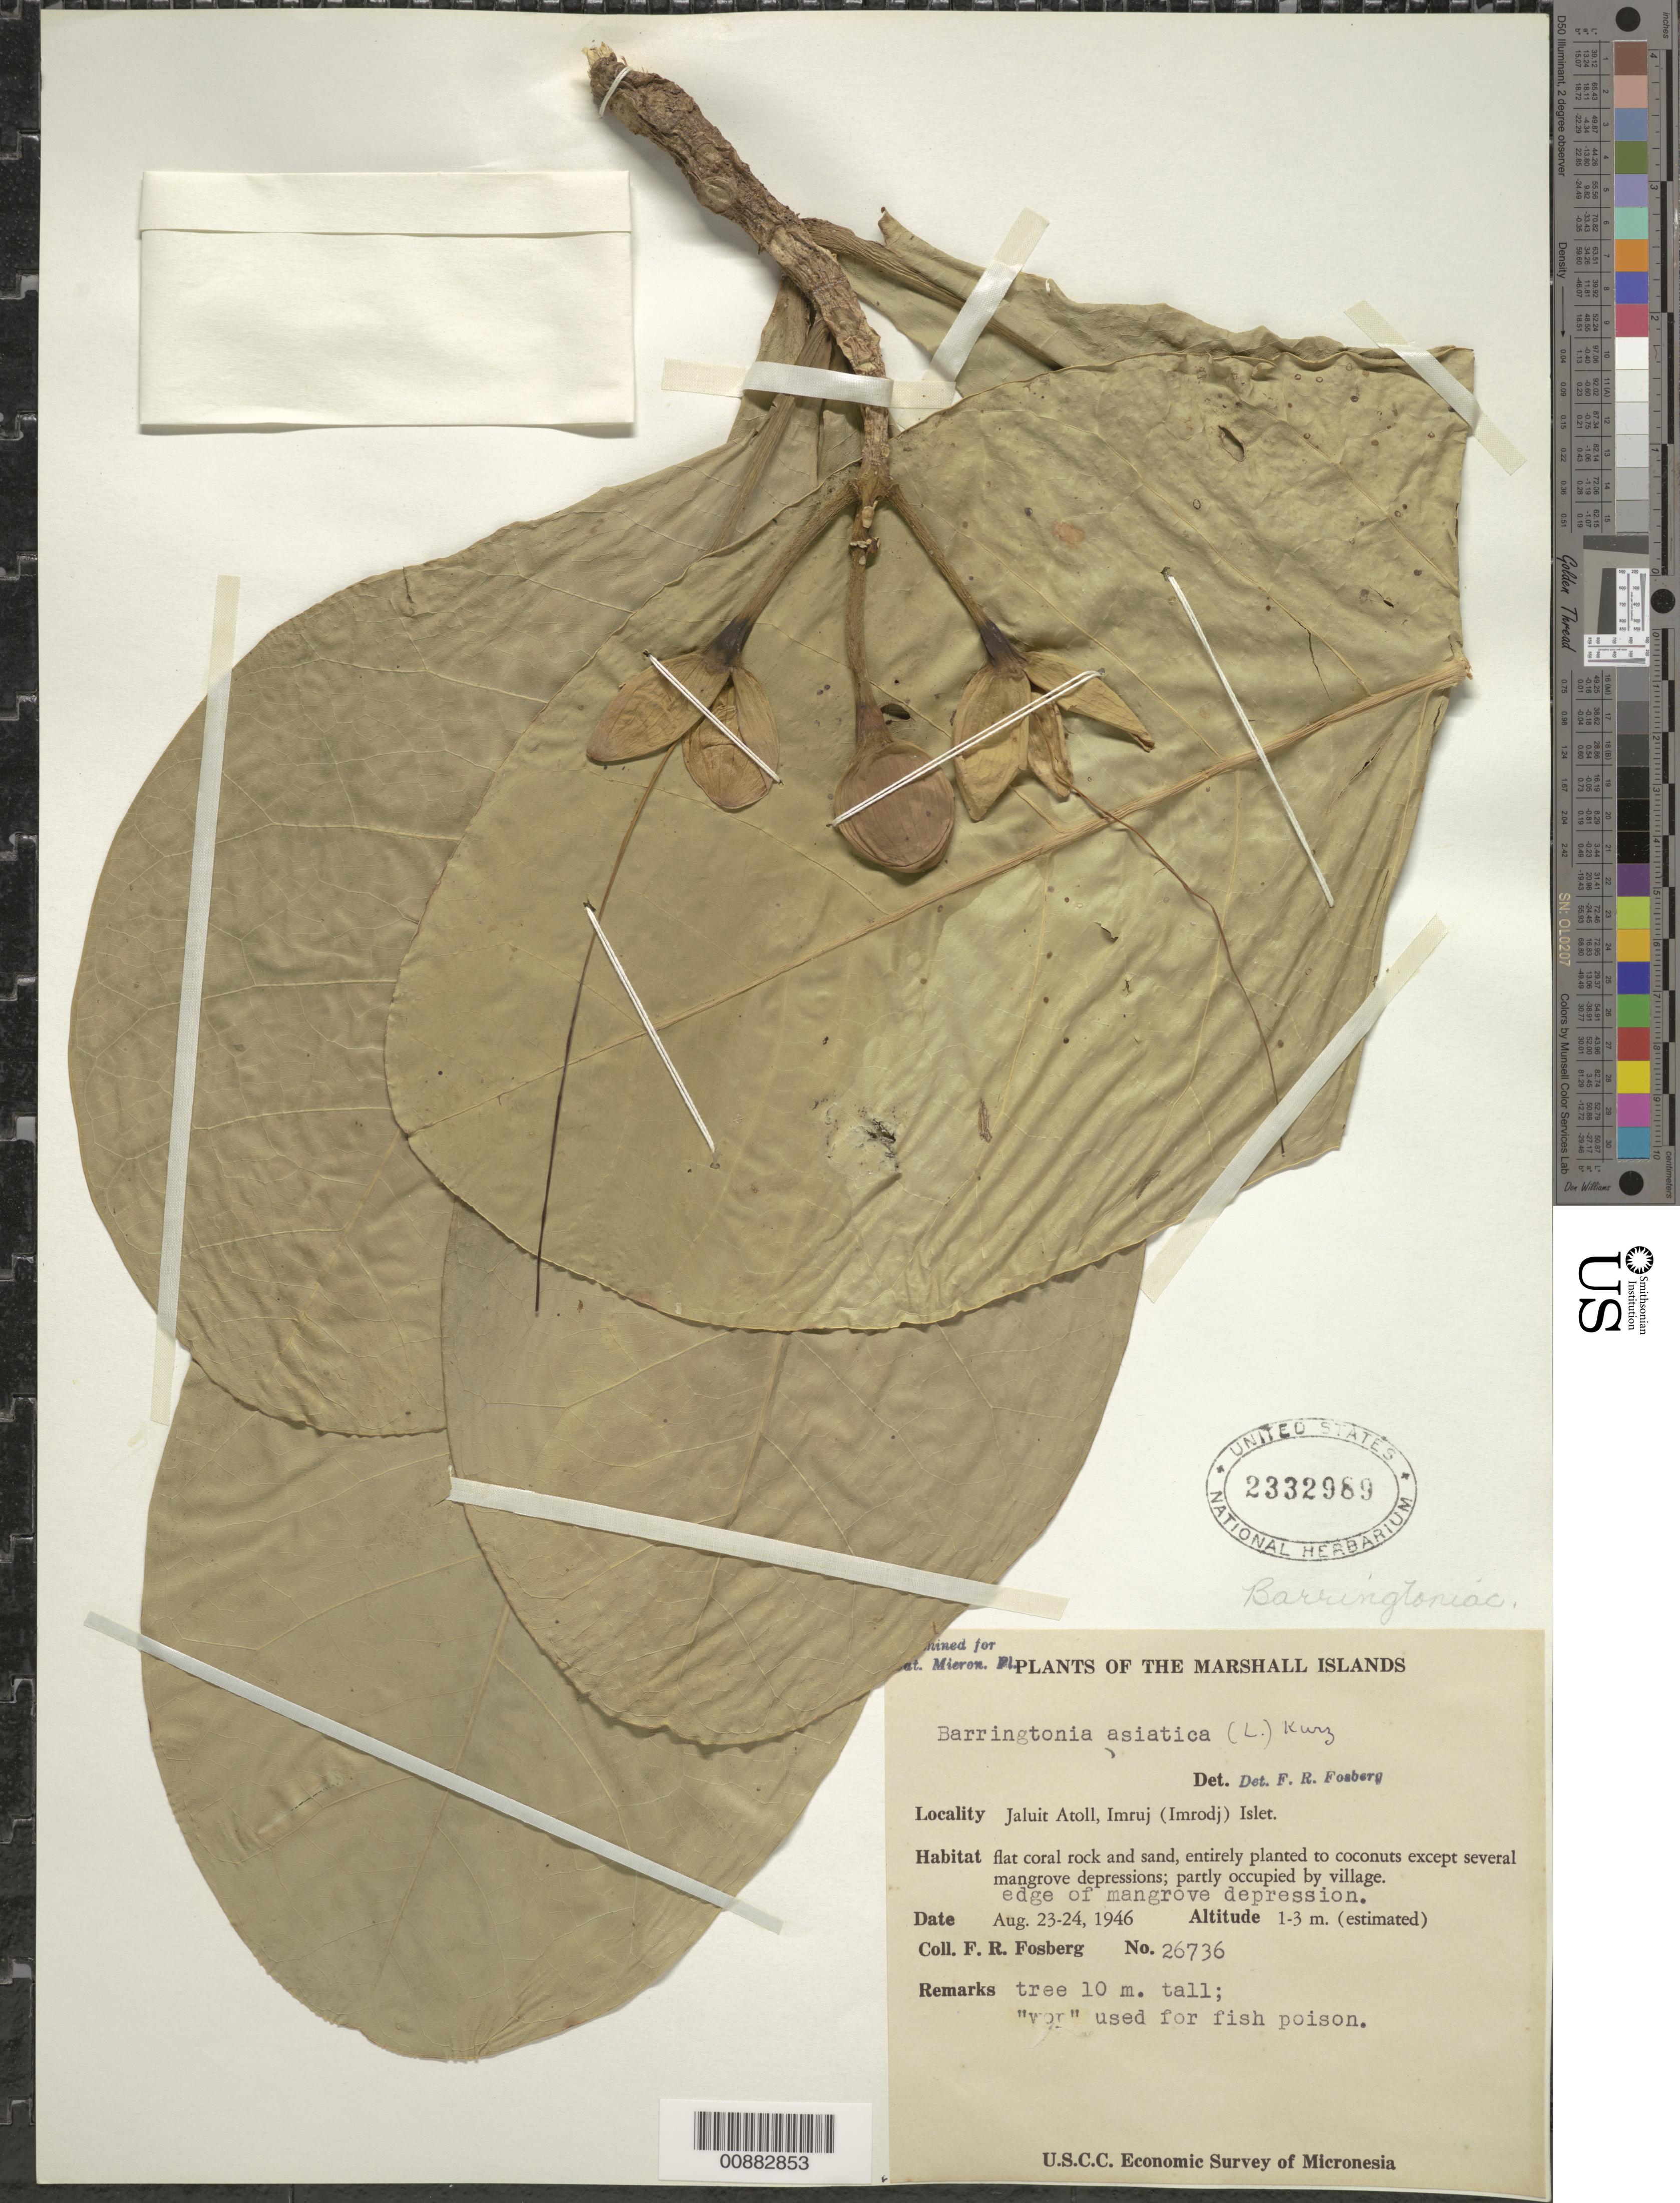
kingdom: Plantae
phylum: Tracheophyta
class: Magnoliopsida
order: Ericales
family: Lecythidaceae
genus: Barringtonia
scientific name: Barringtonia asiatica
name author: (L.) Kurz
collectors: F. R. Fosberg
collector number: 26736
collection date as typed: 23 Aug 1946 to 24 Aug 1946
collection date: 1946-08-23/1946-08-24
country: Marshall Islands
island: Jaluit Atoll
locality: Imruj Islet.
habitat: Flat coral rock and sand planted to coconuts except several mangrove depressions; edge of depression; part occupied by vlg.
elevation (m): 20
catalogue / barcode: US 2332989